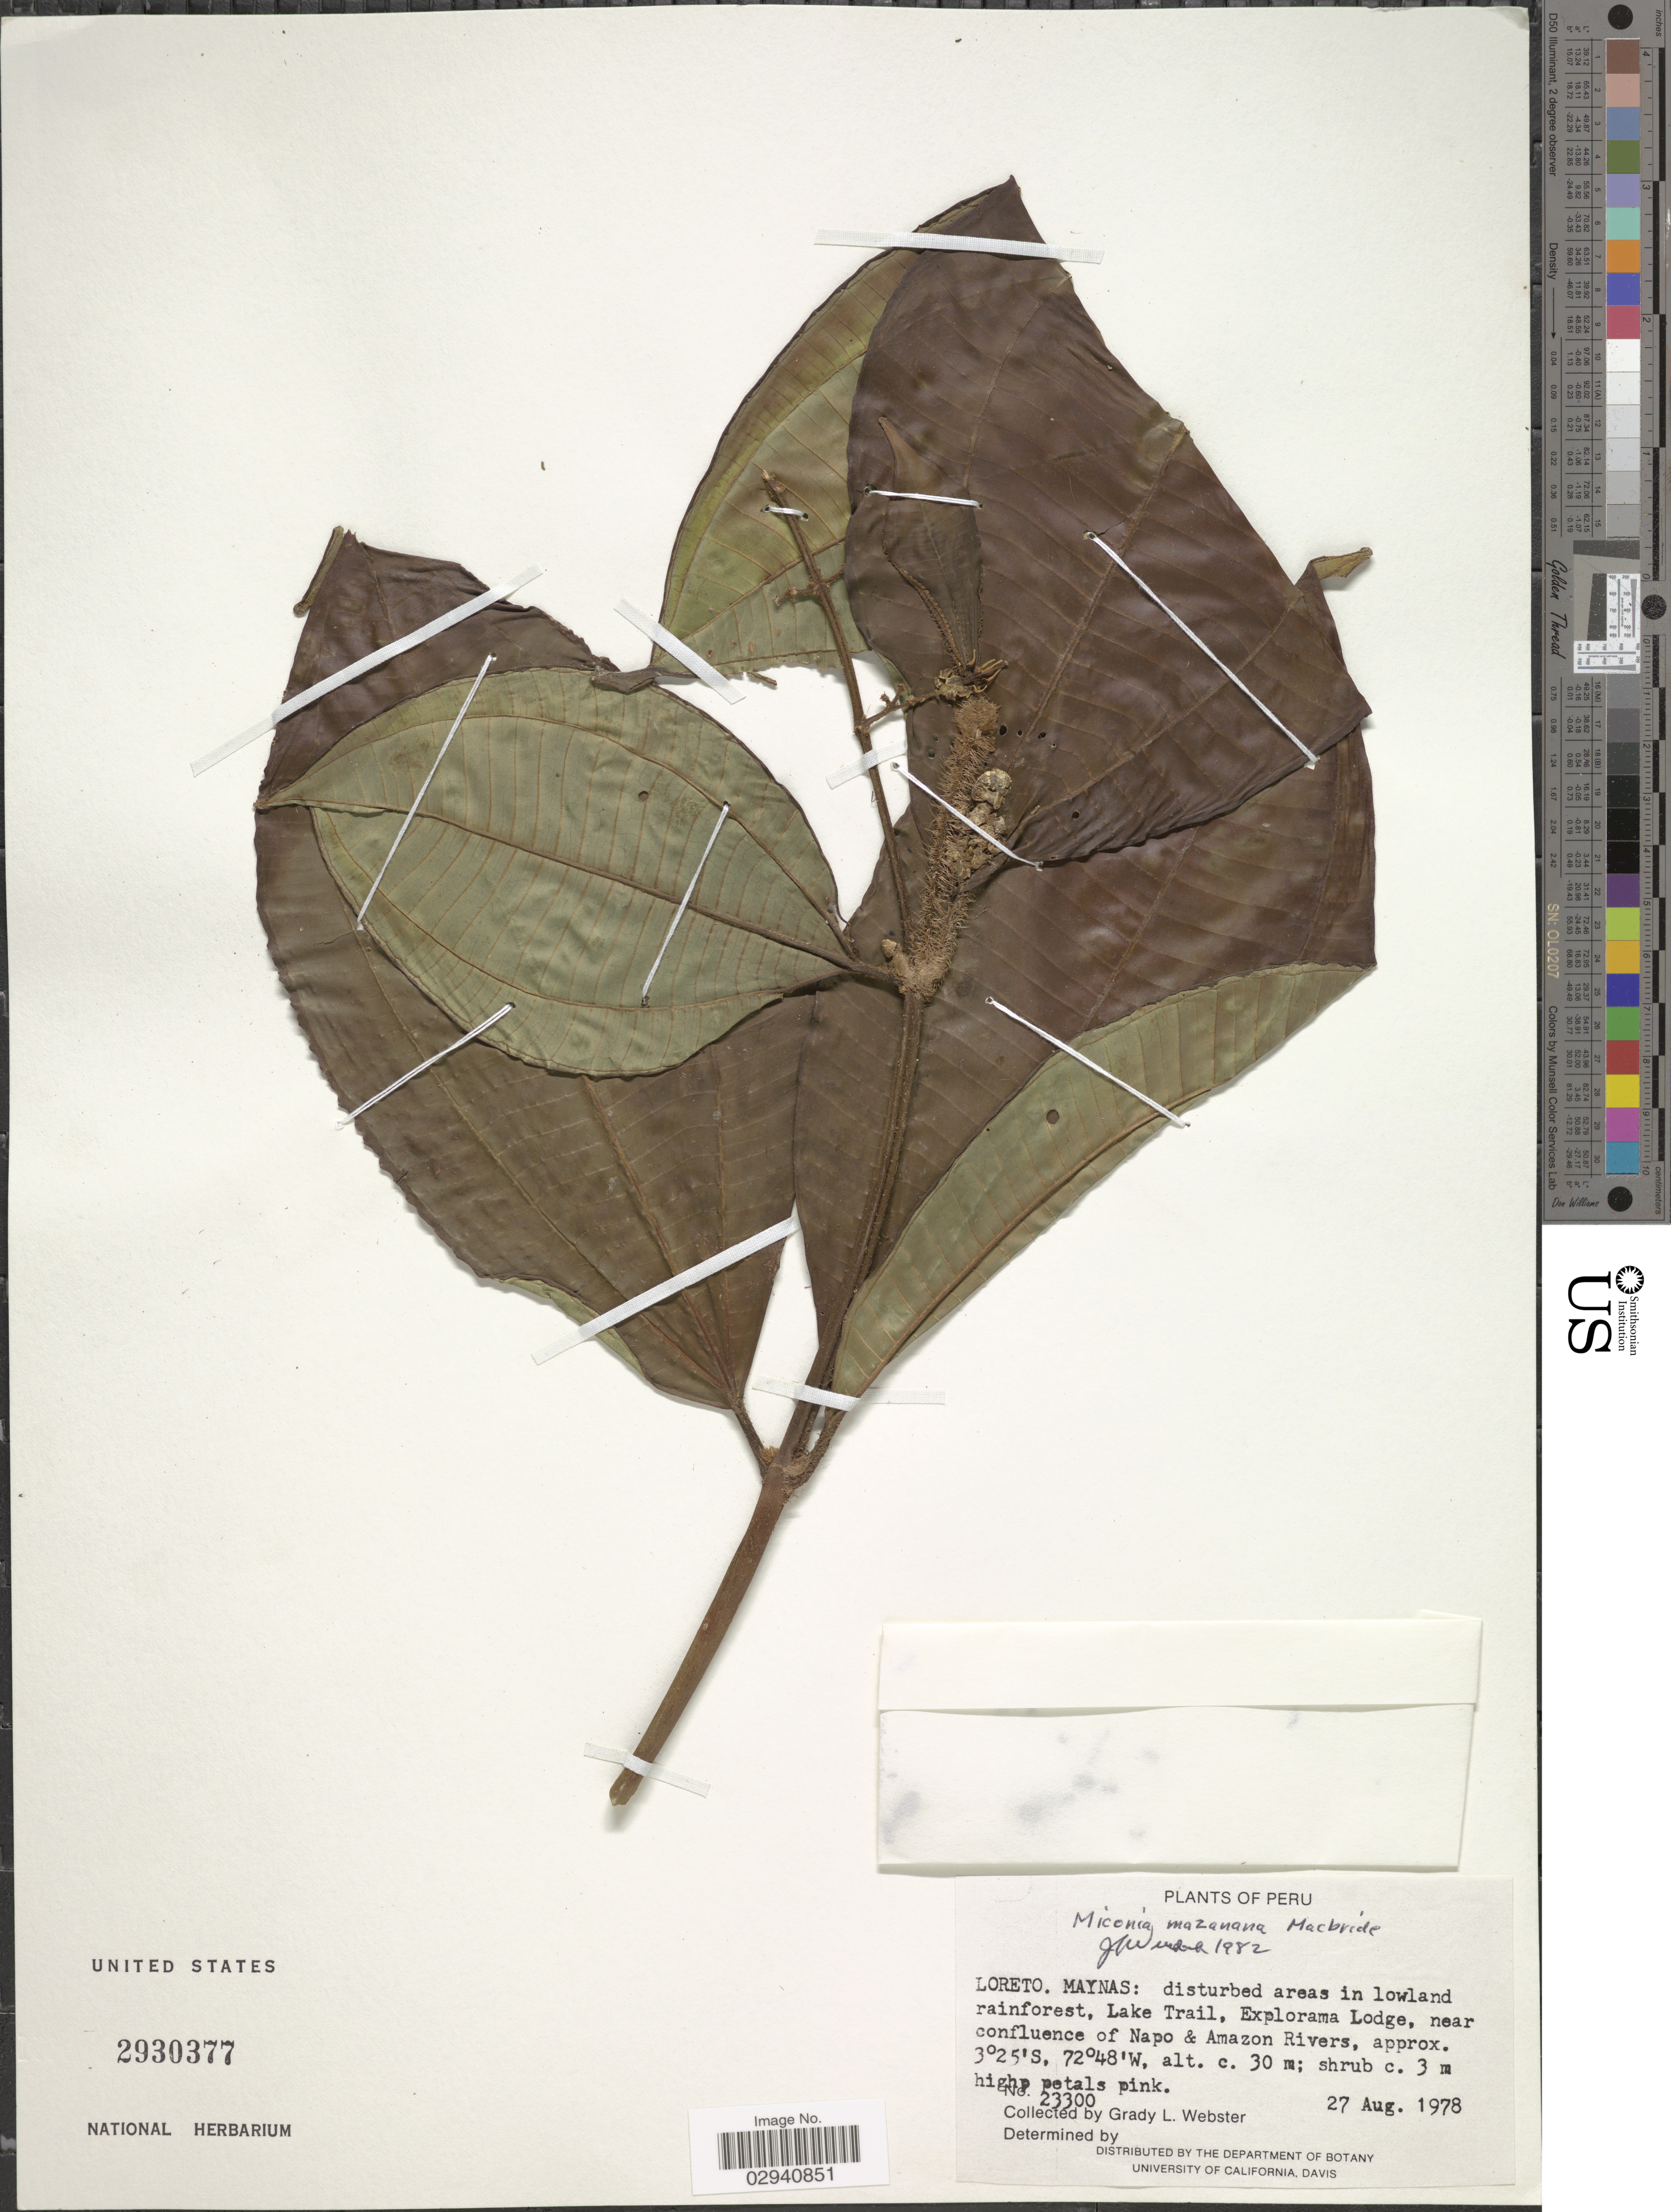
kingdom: Plantae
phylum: Tracheophyta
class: Magnoliopsida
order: Myrtales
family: Melastomataceae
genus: Miconia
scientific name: Miconia mazanana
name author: J.F. Macbr.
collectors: G. L. Webster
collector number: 2330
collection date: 1978-08-27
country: Peru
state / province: Loreto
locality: Maynas. Lake Trail, Lake Trail, Explorama Lodge, near confluence of Napo & Amazon Rivers.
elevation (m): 30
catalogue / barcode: US 2930377